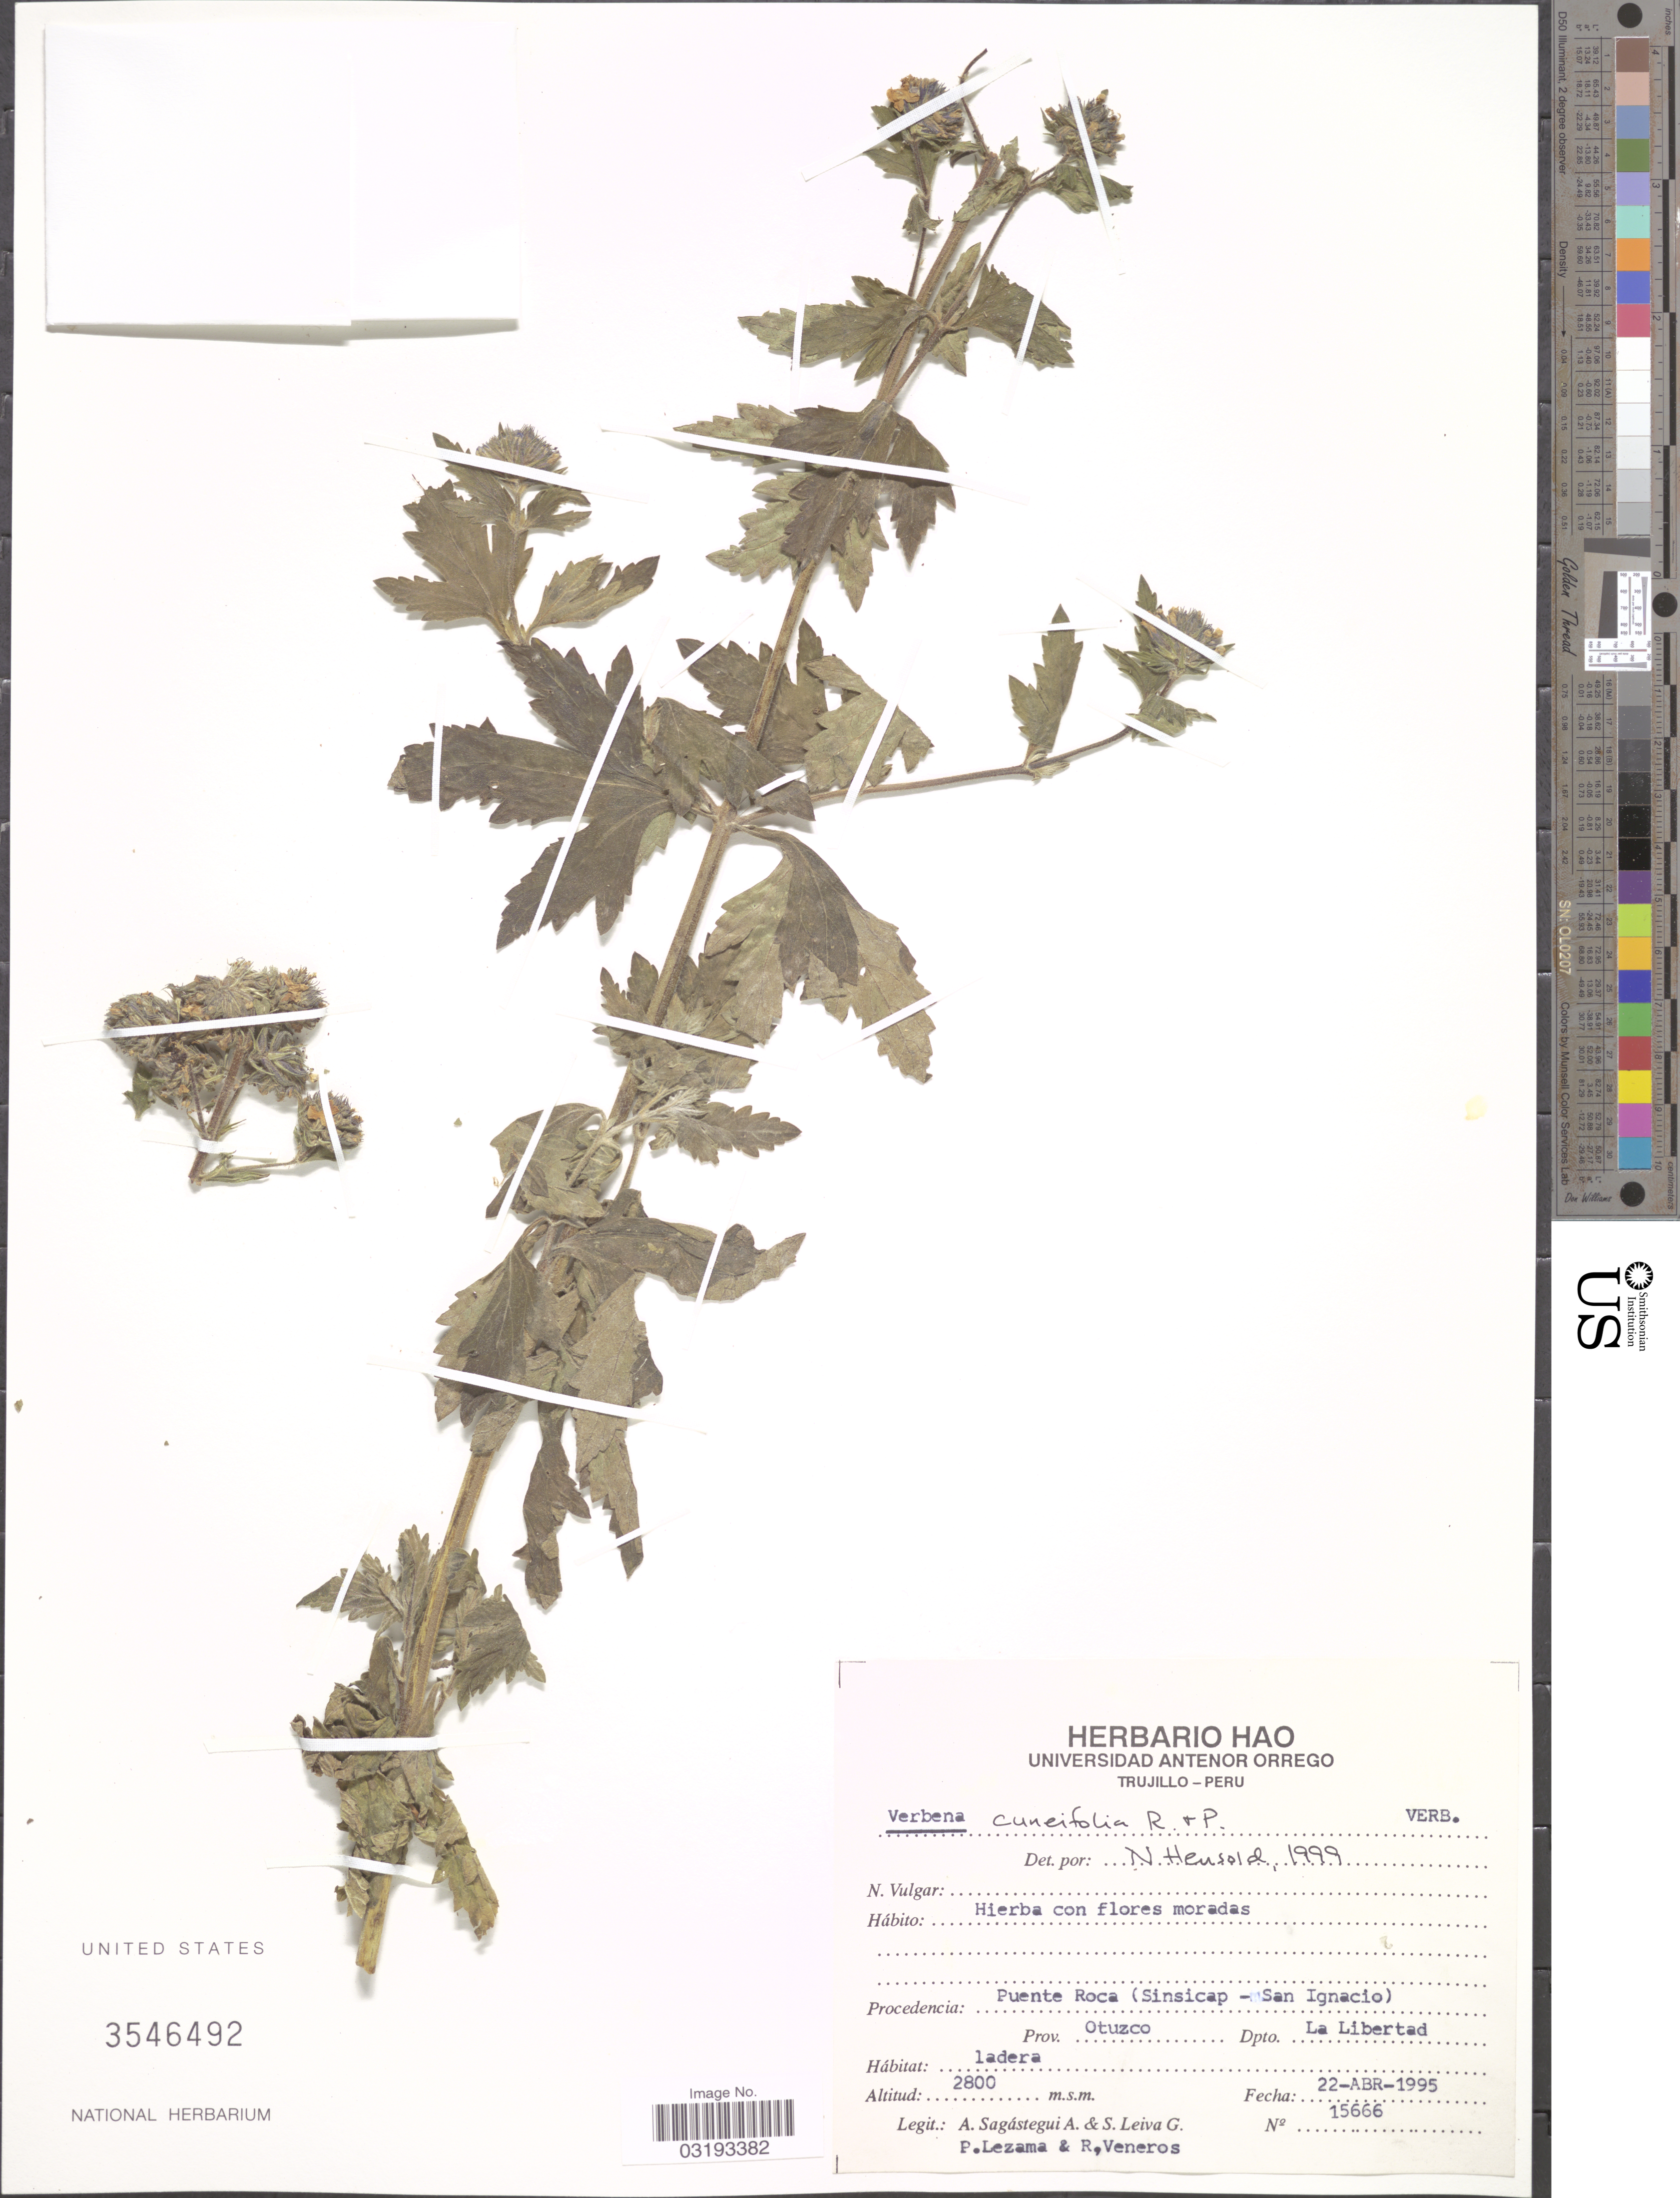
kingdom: Plantae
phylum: Tracheophyta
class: Magnoliopsida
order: Lamiales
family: Verbenaceae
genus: Verbena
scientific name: Verbena cuneifolia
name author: Ruiz & Pav.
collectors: A. Sagástegui A., S. Leiva G., P. Lezama & R. Veneros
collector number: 15666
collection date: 1995-04-22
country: Peru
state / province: La Libertad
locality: Puente Roca (Sinsicap- San Ignacio). Prov. Otuzco. Dpto. La Libertad.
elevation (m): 2800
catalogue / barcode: US 3546492